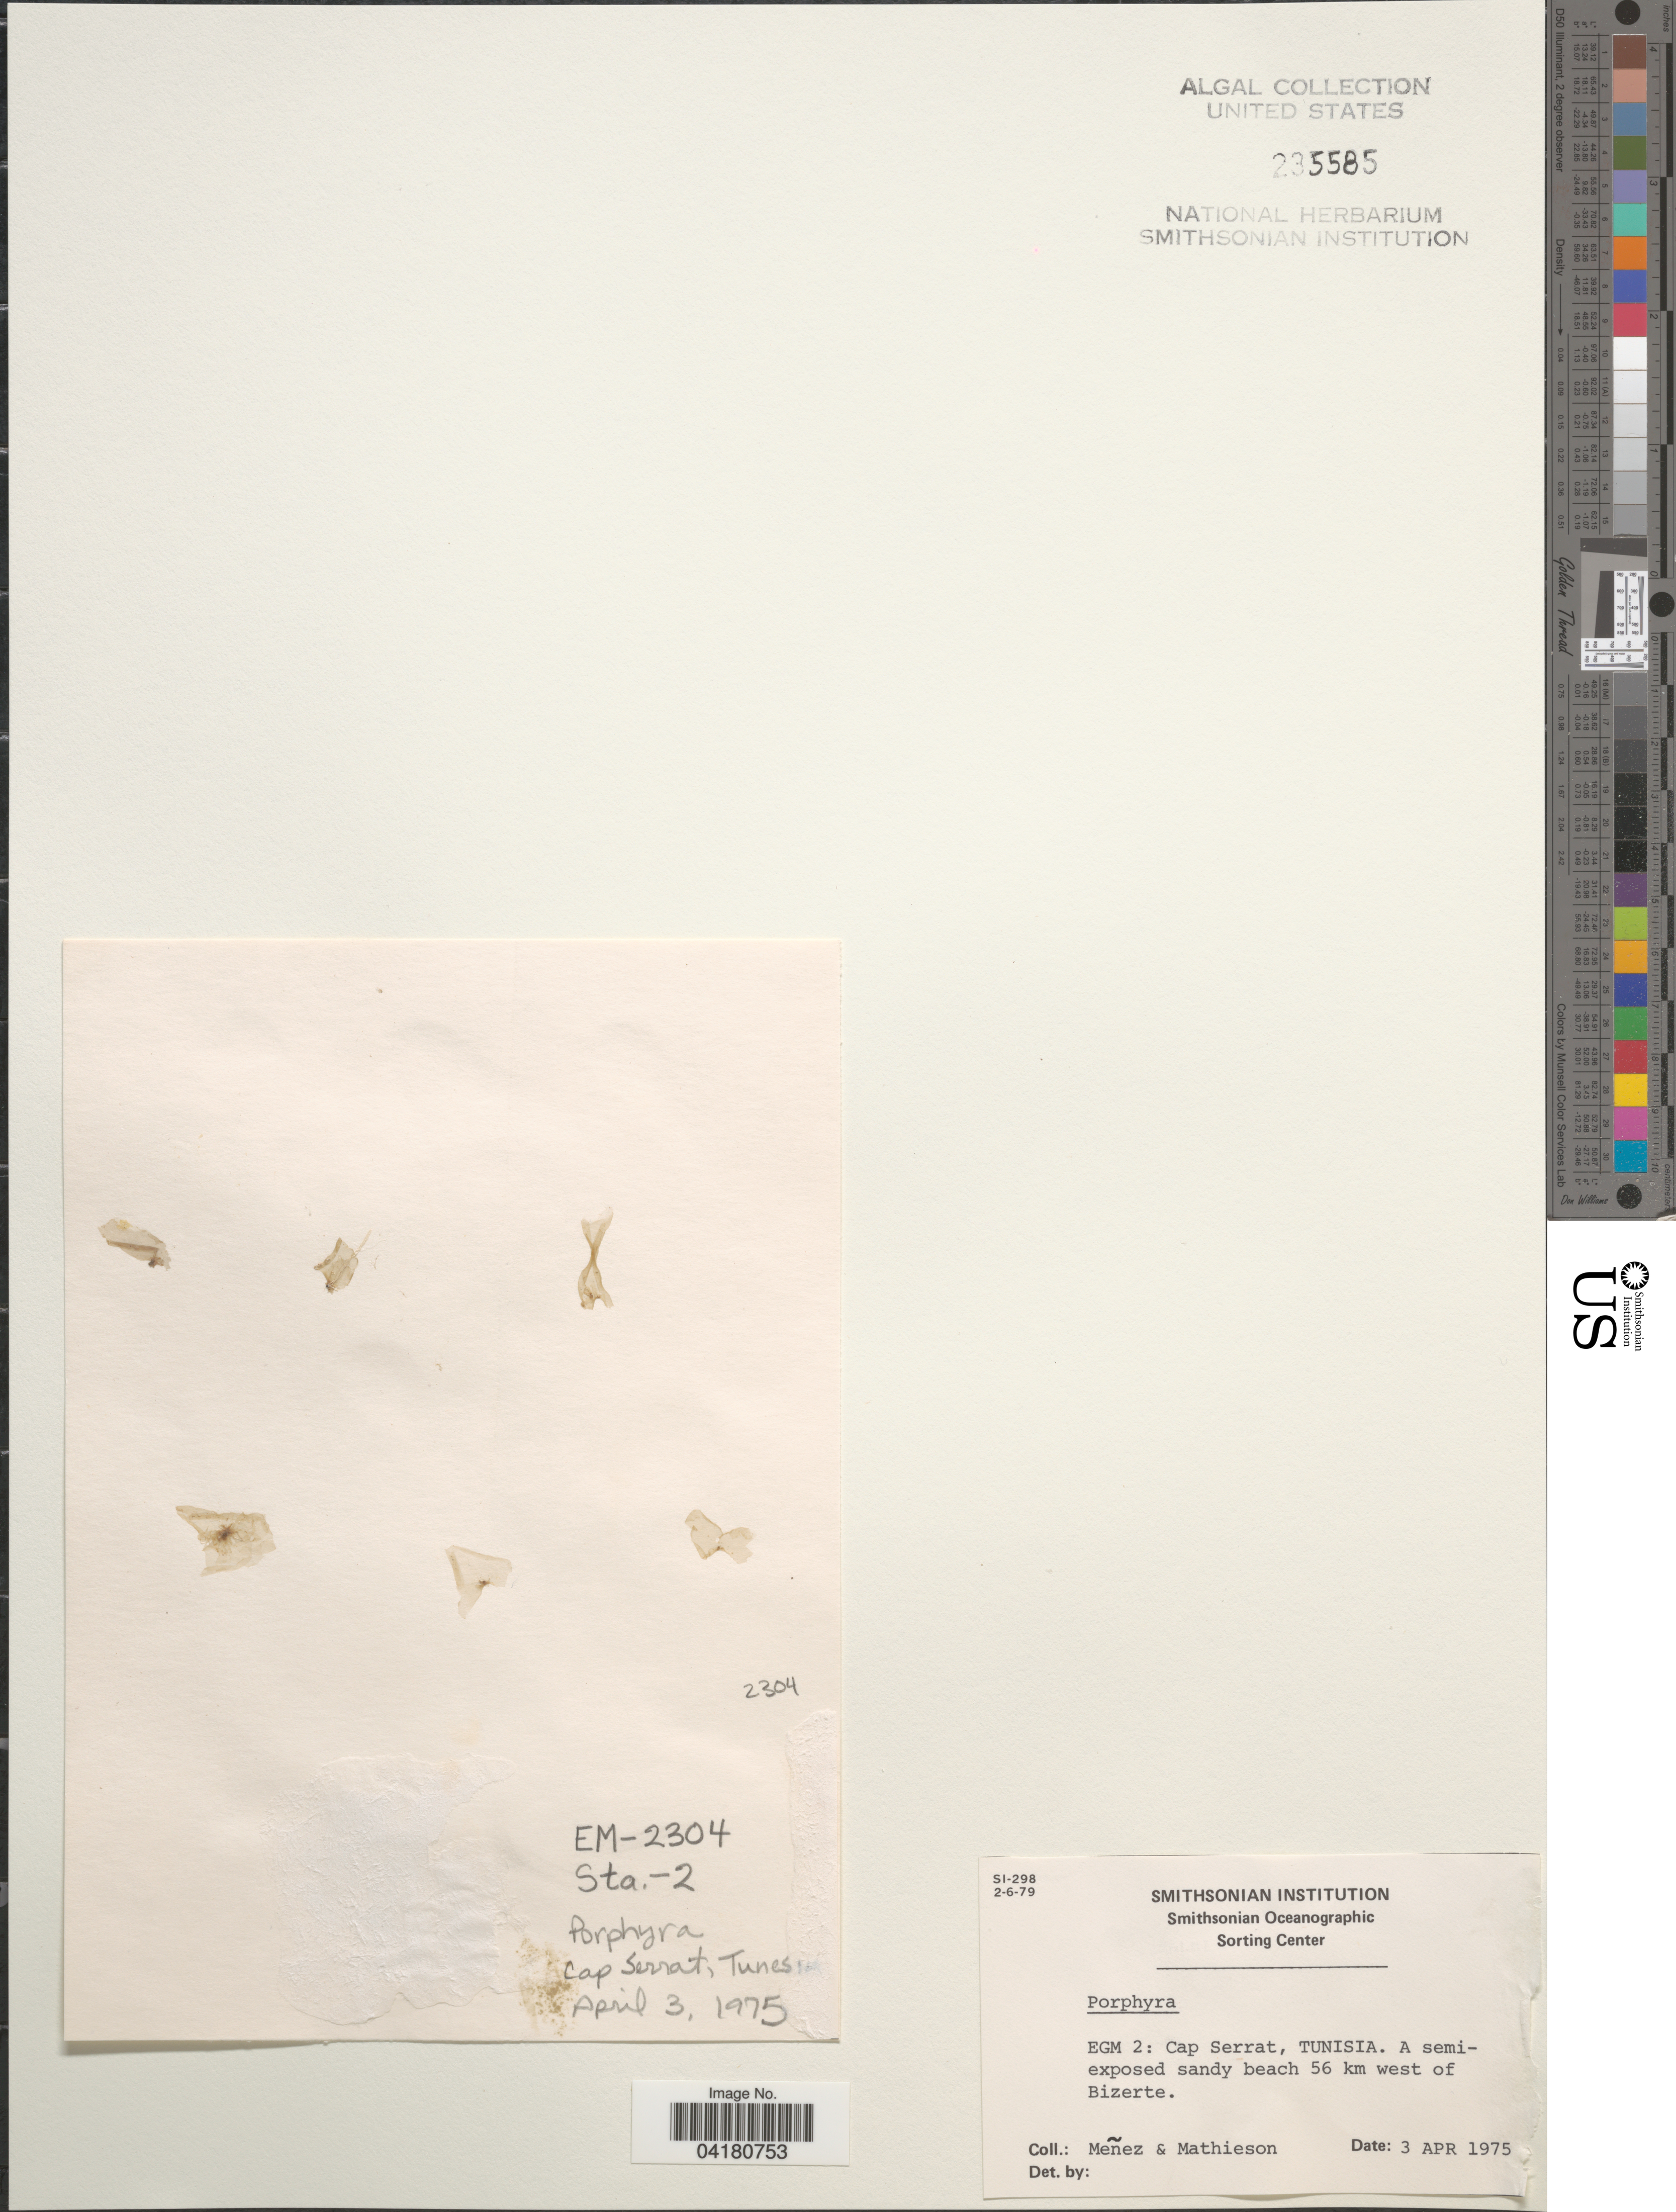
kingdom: Plantae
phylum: Rhodophyta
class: Bangiophyceae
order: Bangiales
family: Bangiaceae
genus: Porphyra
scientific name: Porphyra sp.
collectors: Menez & Mathieson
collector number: EM-2304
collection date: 1975-04-03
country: Tunisia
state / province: Bizerte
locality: EGM 2: Cap Serrat. A semi-exposed sandy beach 56 km west of Bizerte. Sta.-2.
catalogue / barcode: US 235585